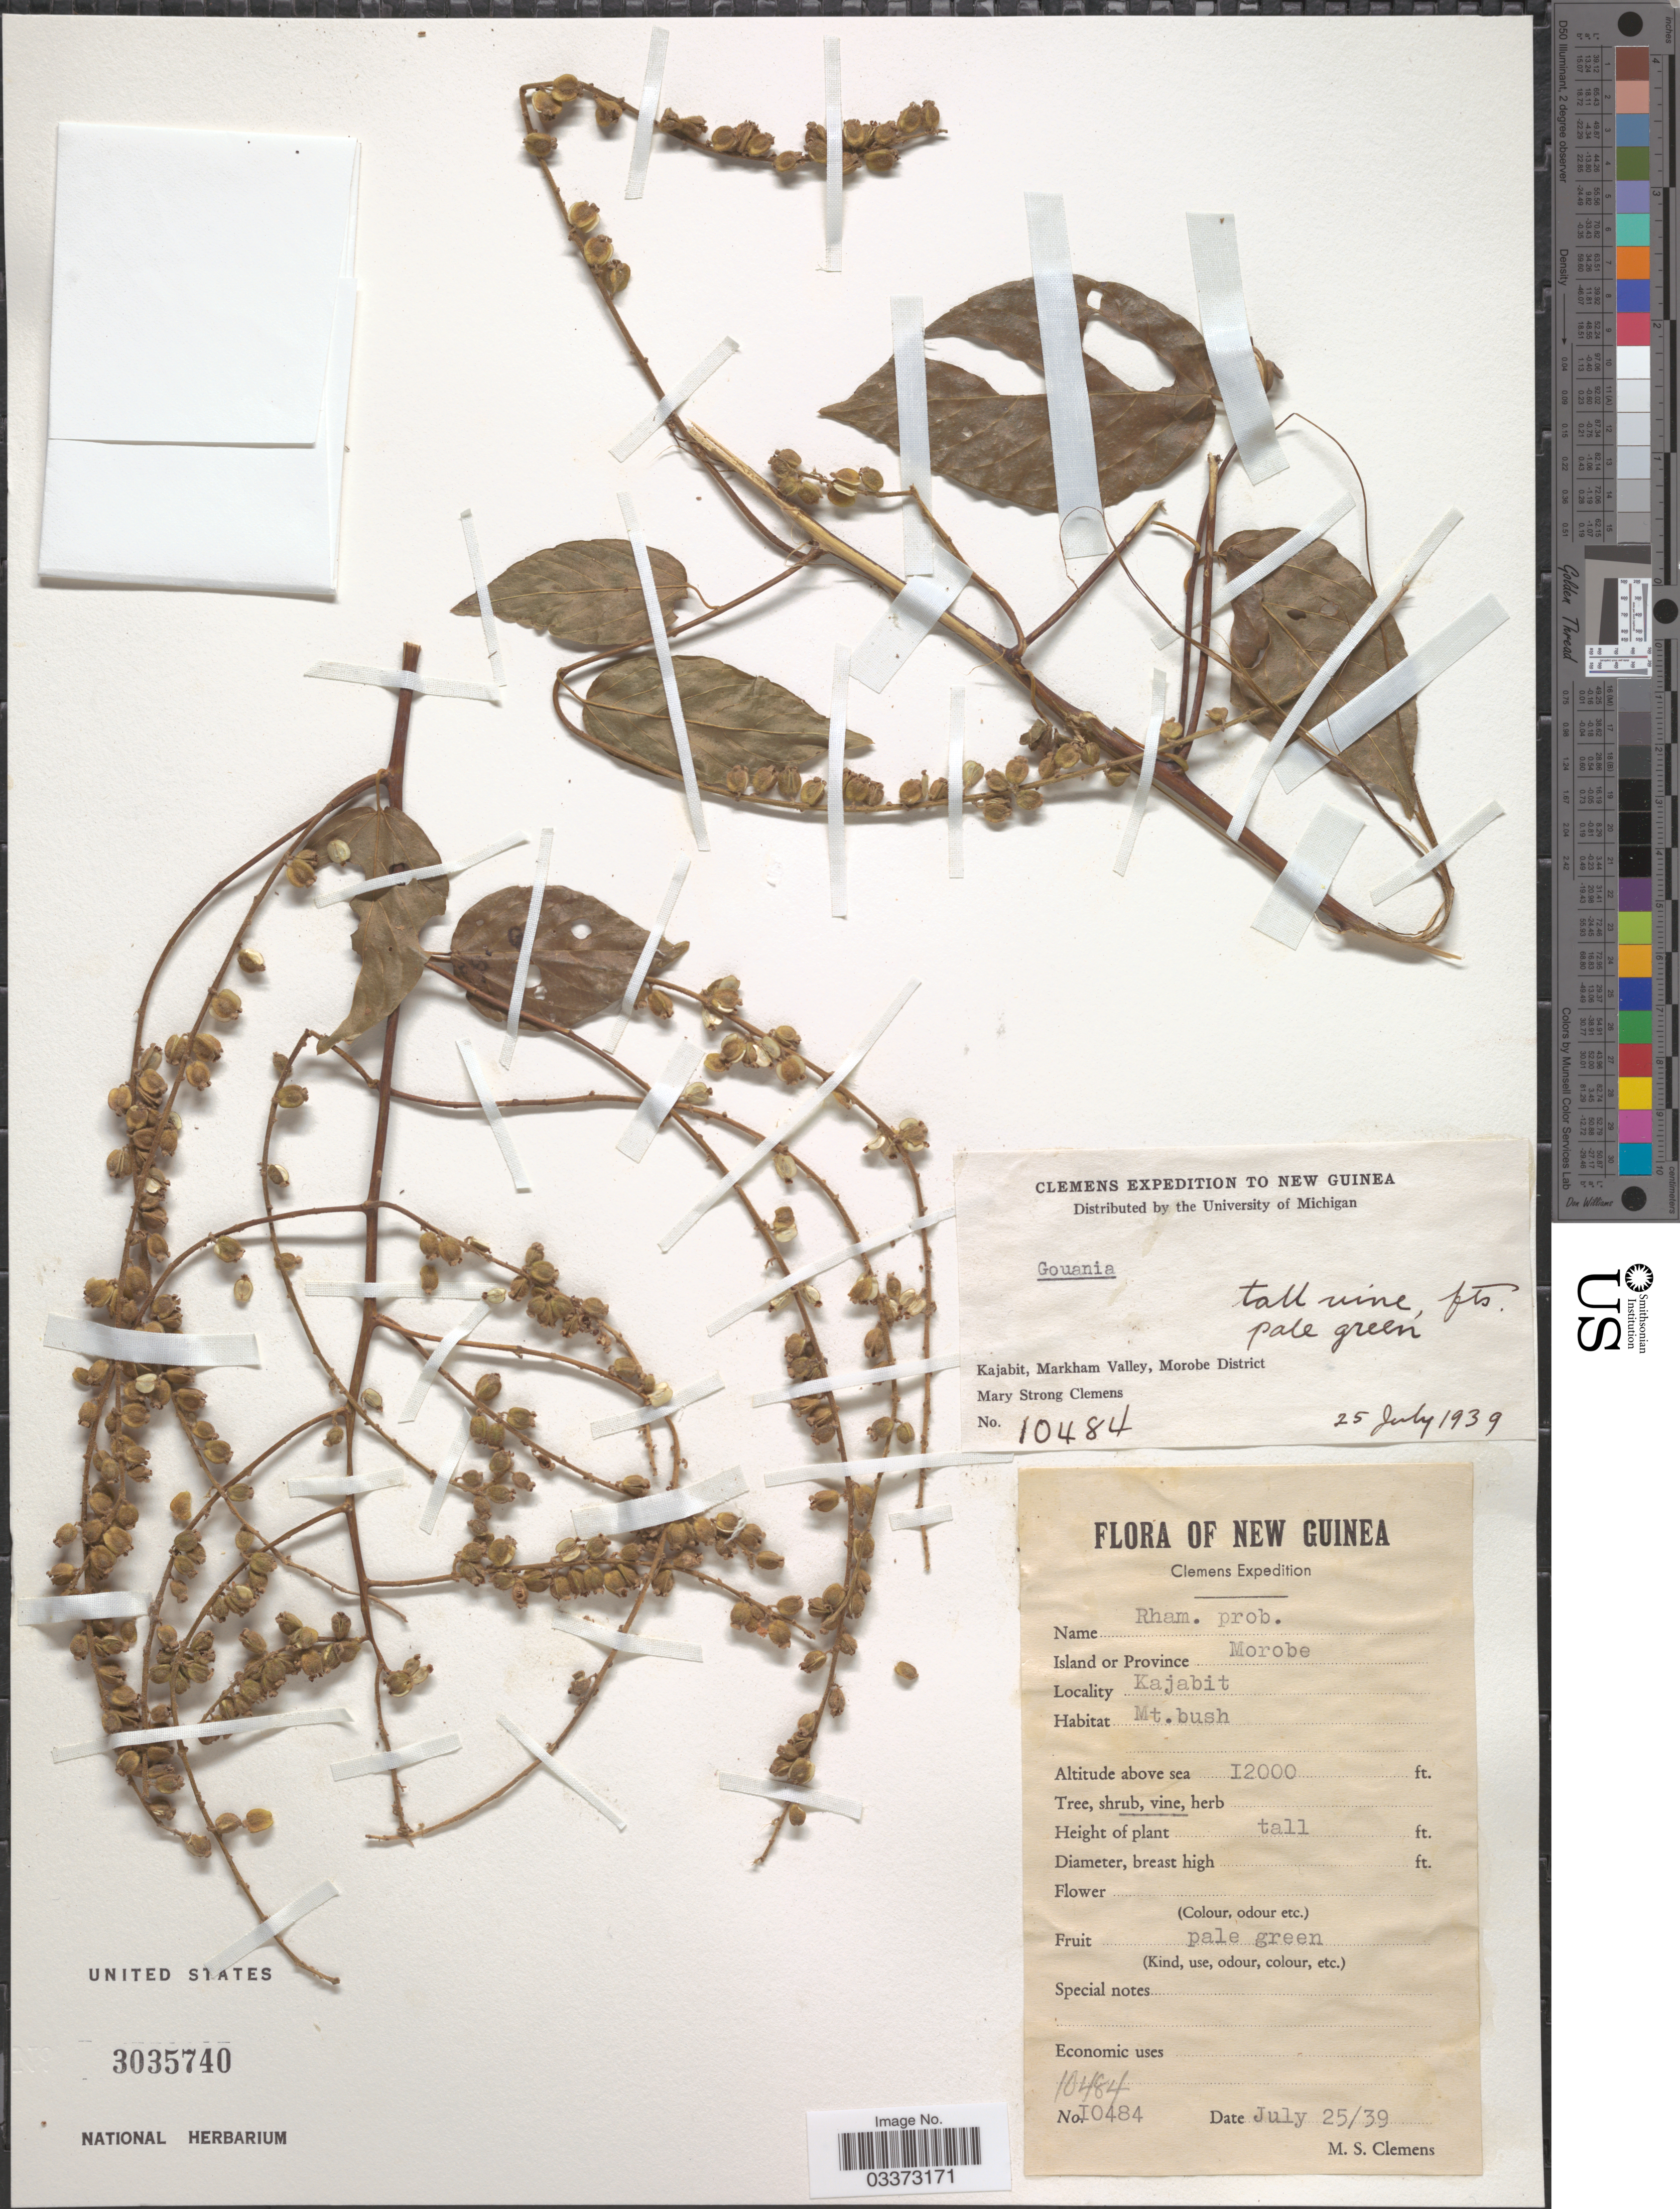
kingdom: Plantae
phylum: Tracheophyta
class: Magnoliopsida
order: Rosales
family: Rhamnaceae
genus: Gouania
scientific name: Gouania sp.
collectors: M. S. Clemens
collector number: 10484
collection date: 1939-07-25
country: Papua New Guinea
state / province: Morobe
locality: New Guinea. Island or Province Morobe. Kajabit. Mt. bush. Markham Valley.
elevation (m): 3658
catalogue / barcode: US 3035740